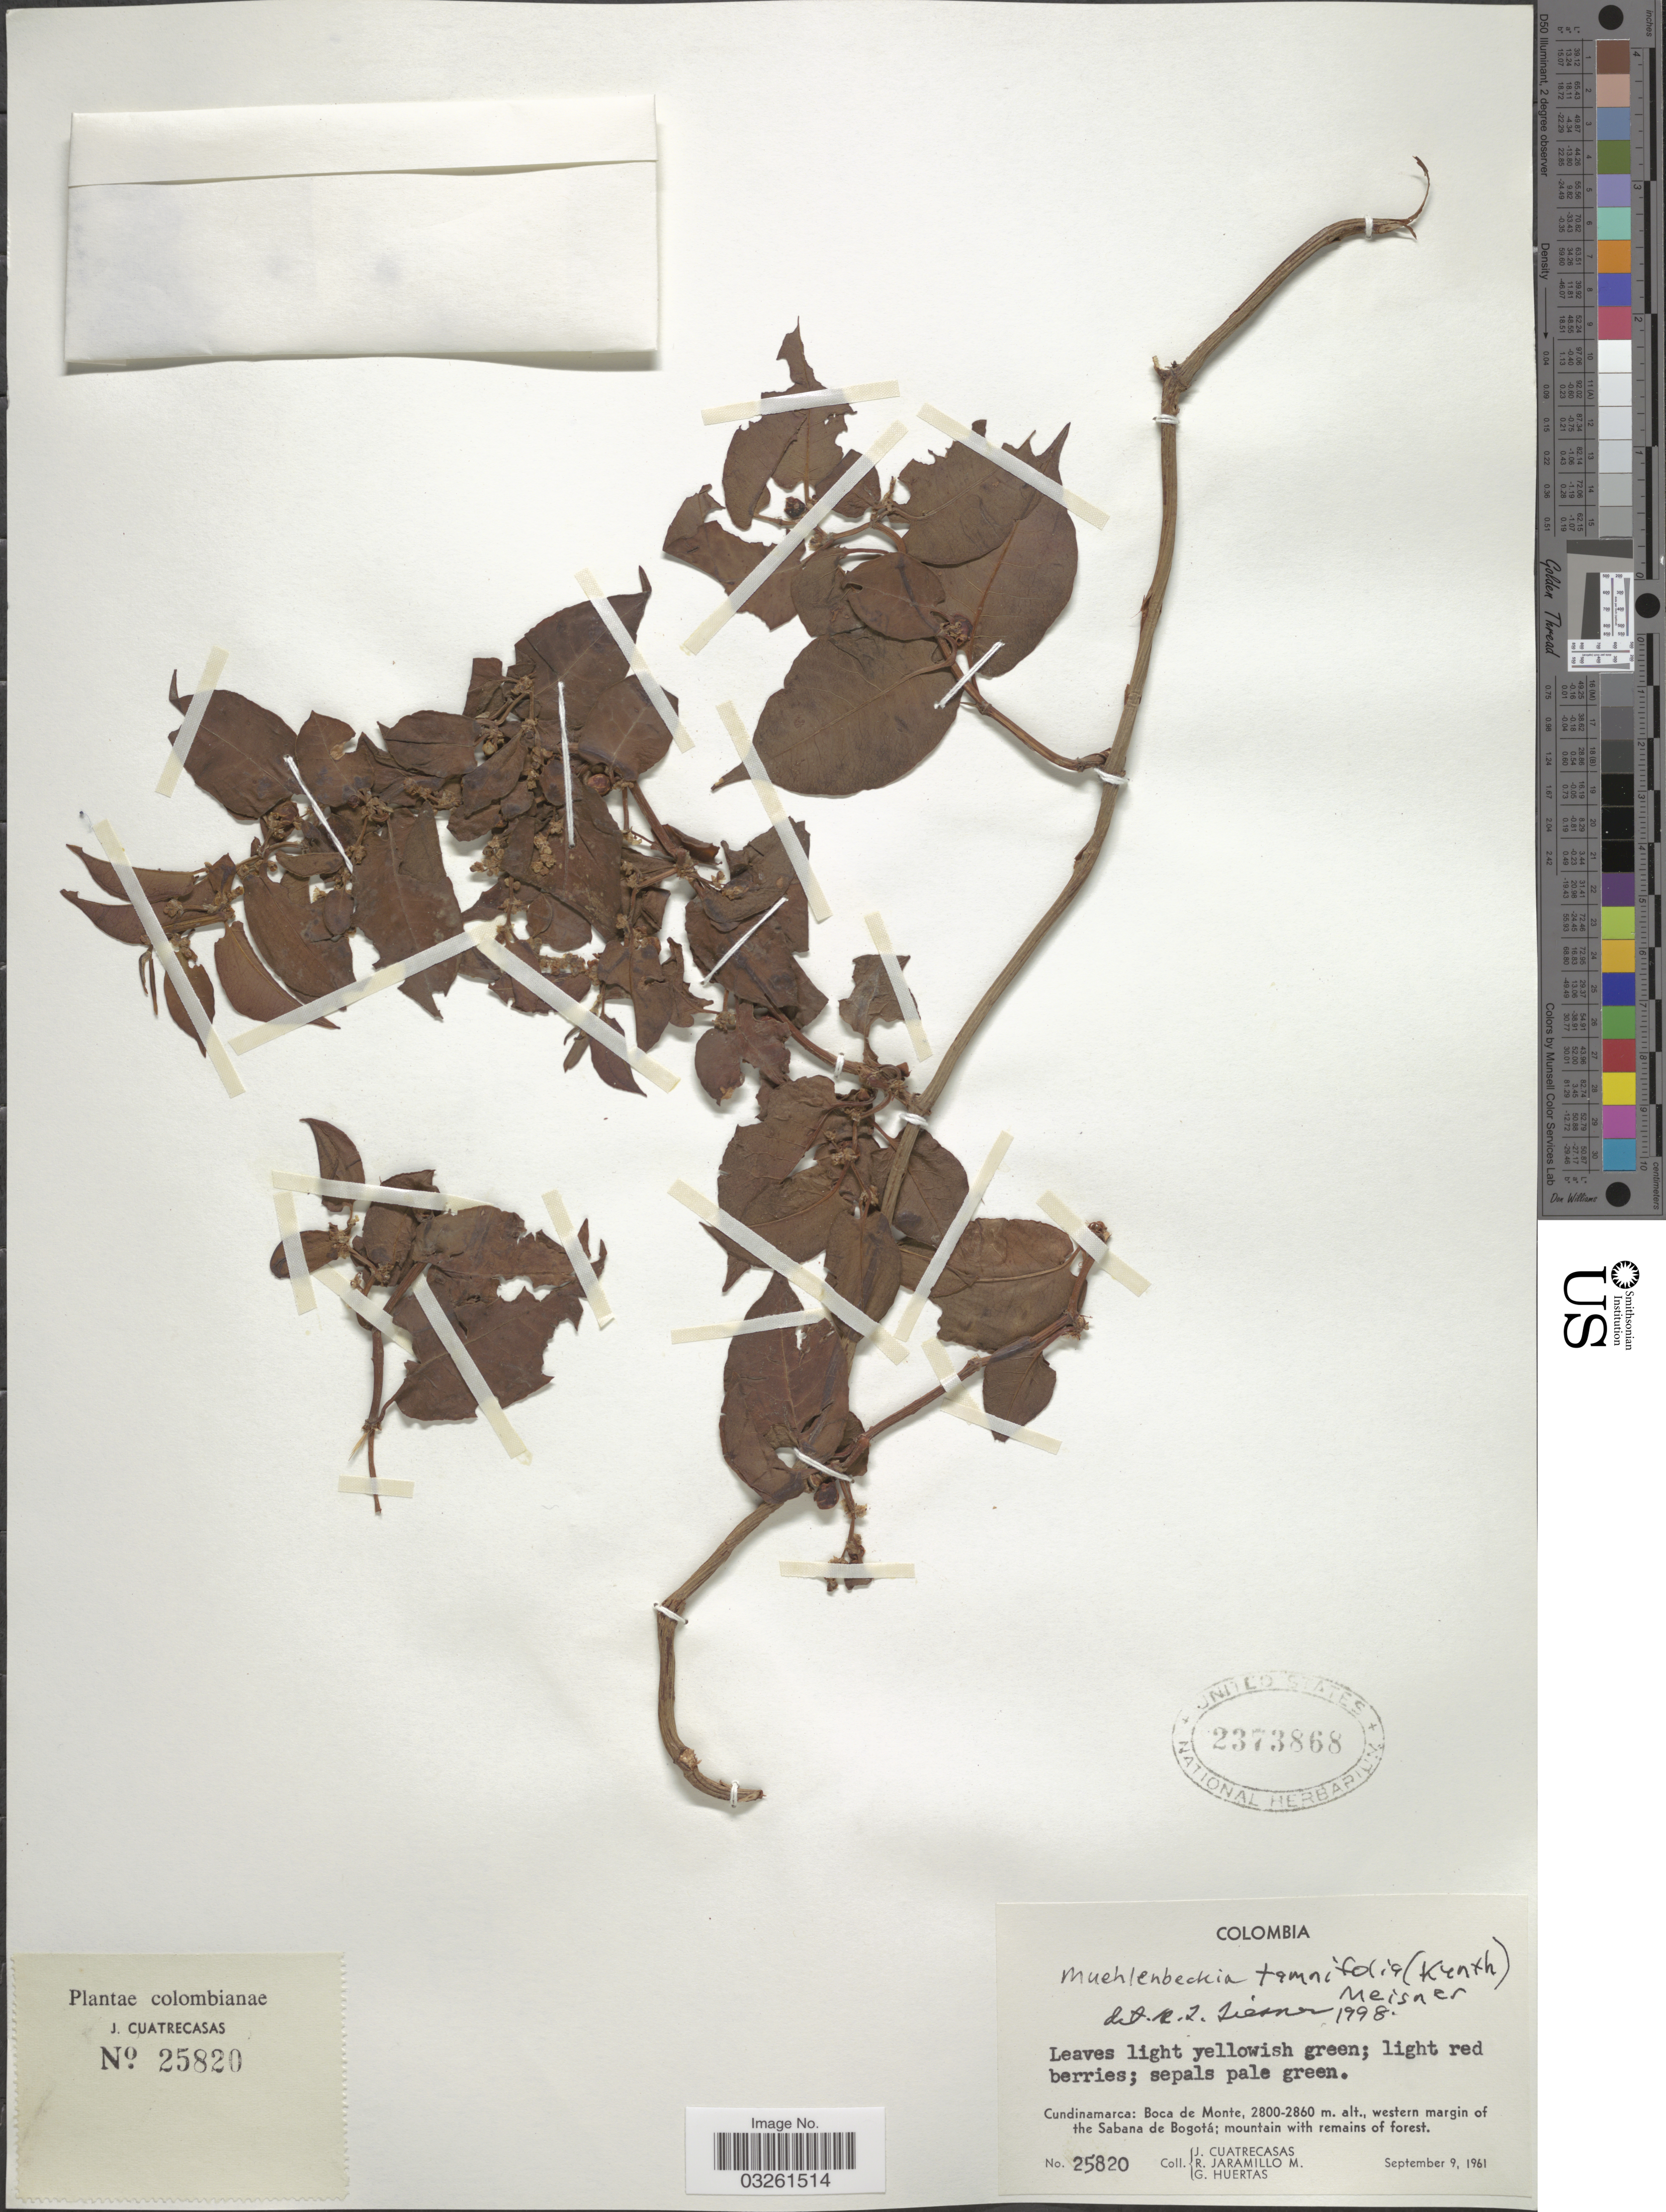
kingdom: Plantae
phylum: Tracheophyta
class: Magnoliopsida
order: Caryophyllales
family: Polygonaceae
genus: Muehlenbeckia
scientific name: Muehlenbeckia tamnifolia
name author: (Kunth) Meisn.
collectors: J. Cuatrecasas, R. Jaramillo M. & G. Huertas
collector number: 25820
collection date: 1961-09-09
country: Colombia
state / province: Cundinamarca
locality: Boca de Monte, western margin of the Sabana de Bogotá.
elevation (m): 2800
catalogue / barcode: US 2373868